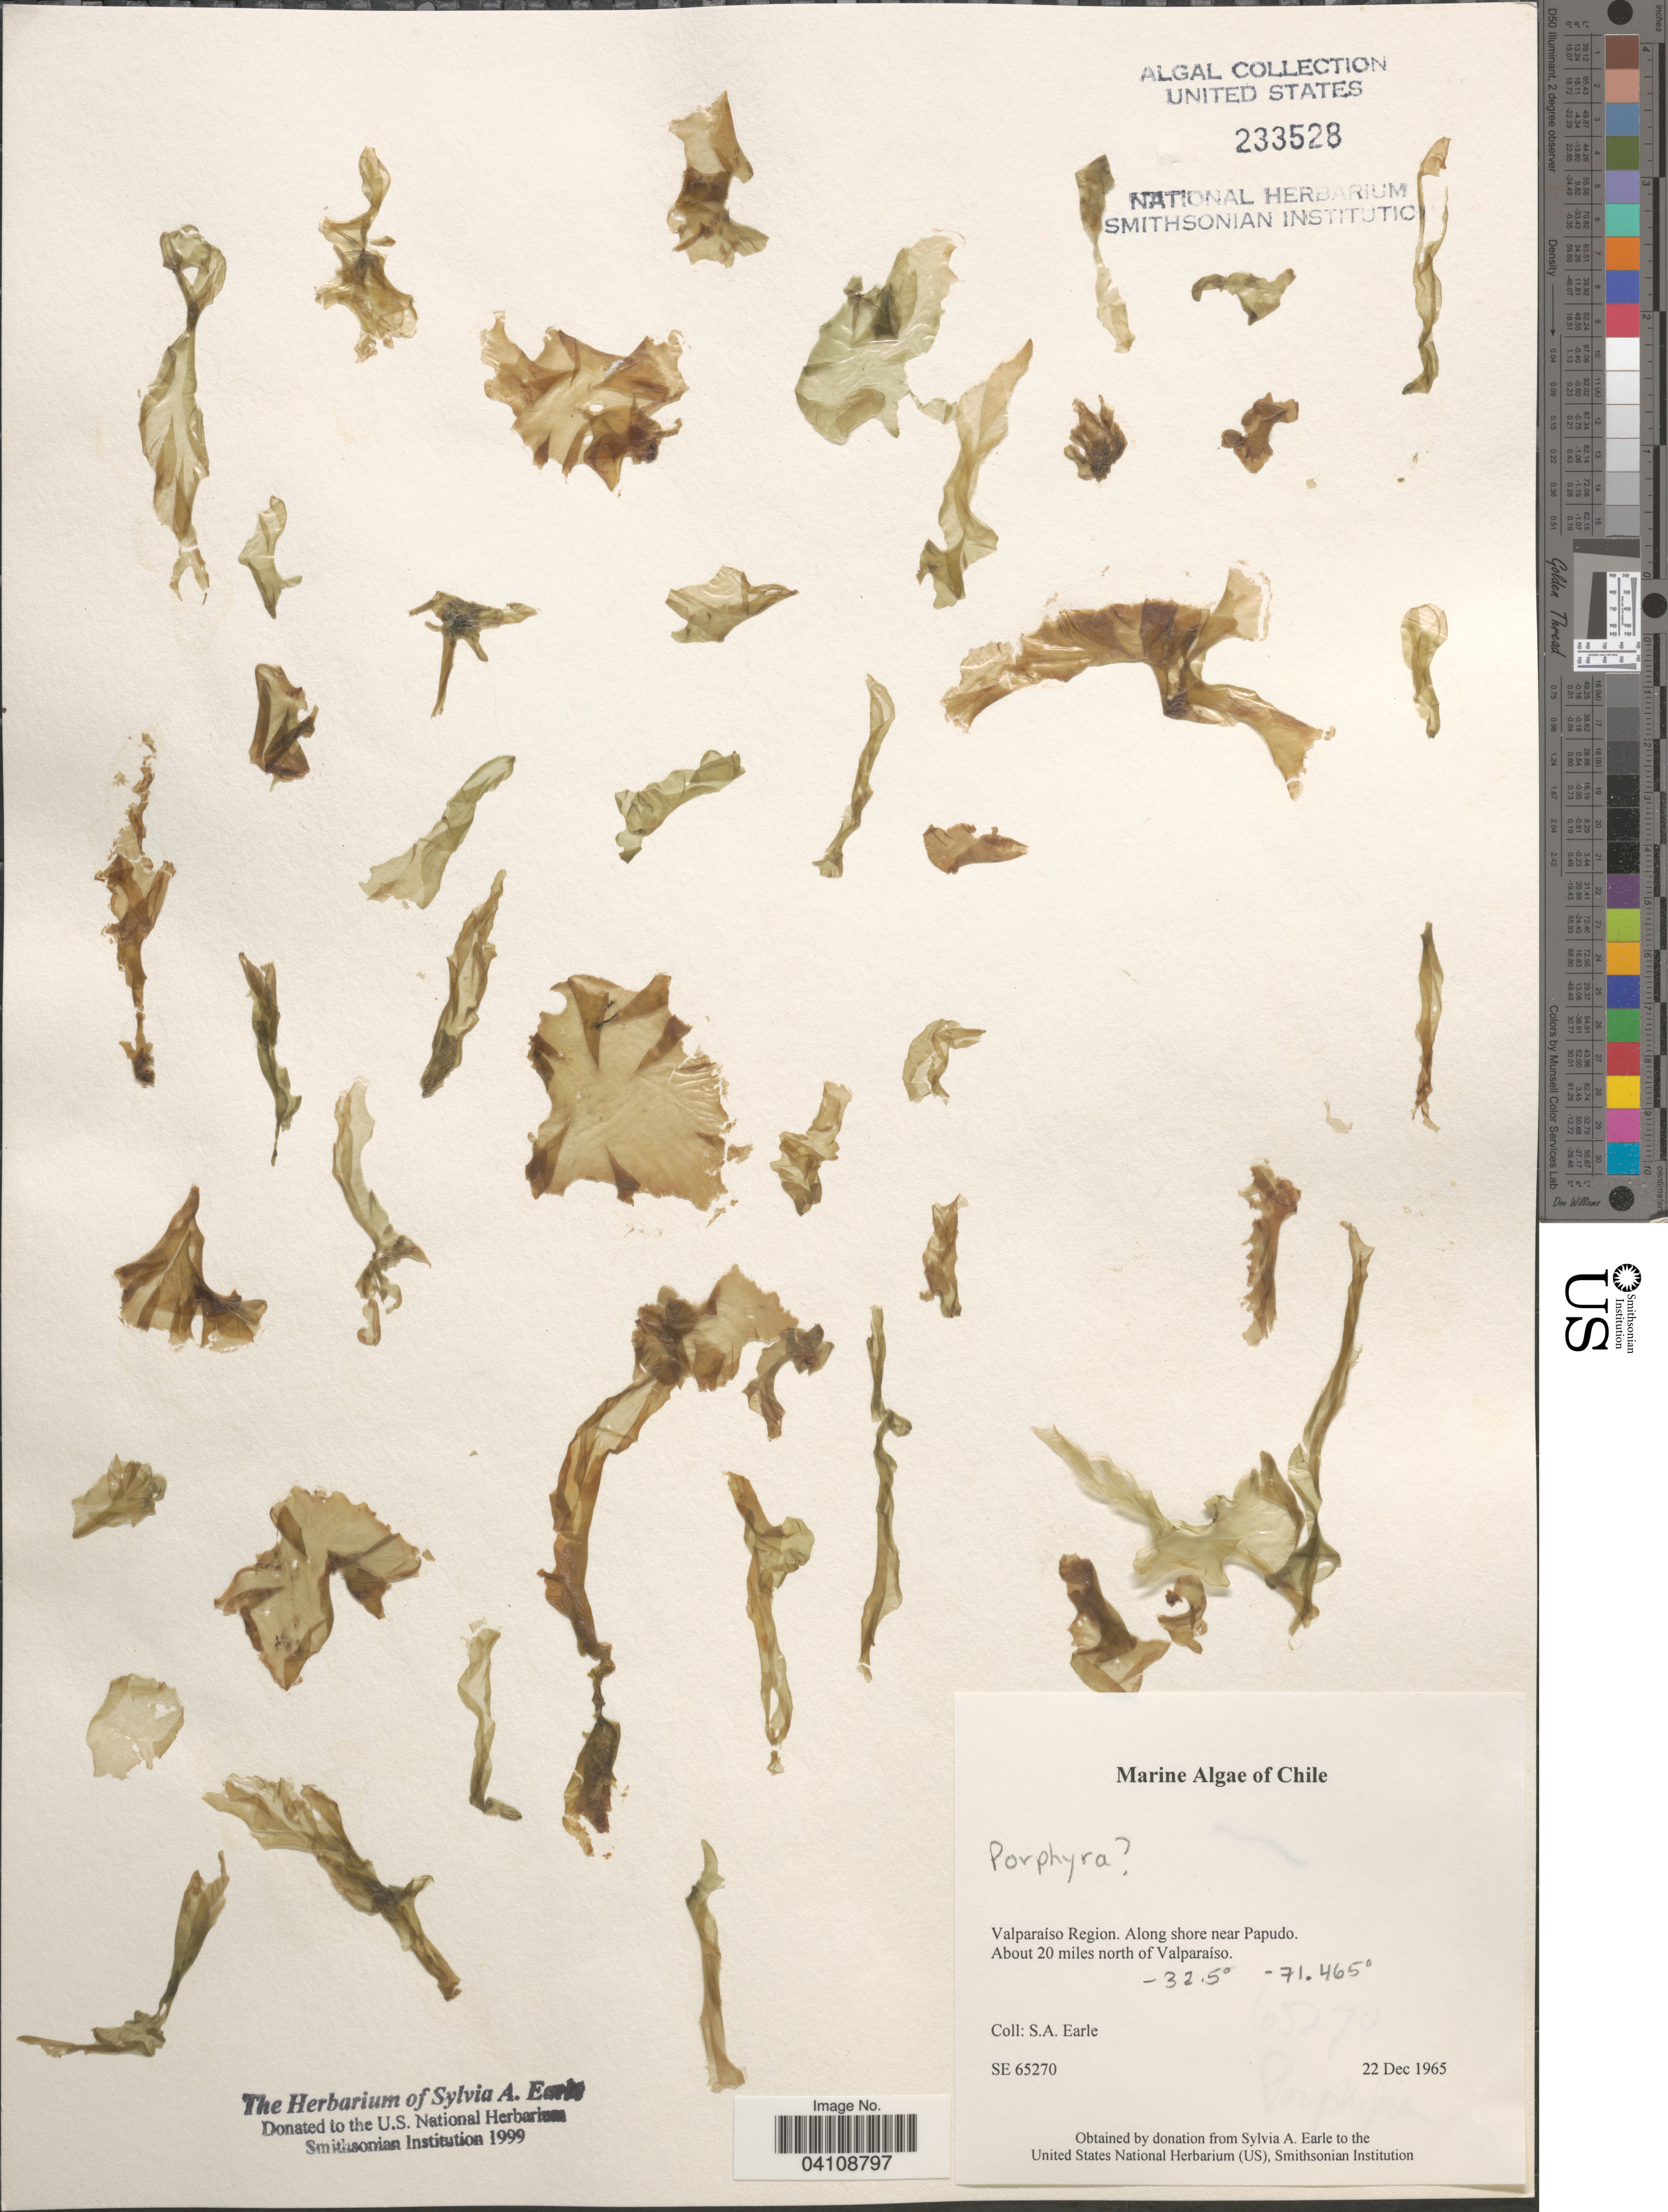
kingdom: Plantae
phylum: Rhodophyta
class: Bangiophyceae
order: Bangiales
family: Bangiaceae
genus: Porphyra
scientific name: Porphyra sp.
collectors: S. A. Earle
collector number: SE65270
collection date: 1965-12-22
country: Chile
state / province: Valparaíso (V)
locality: Valparaíso Region. Along shore near Papudo. About 20 miles north of Valparaiso.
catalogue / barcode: US 233528